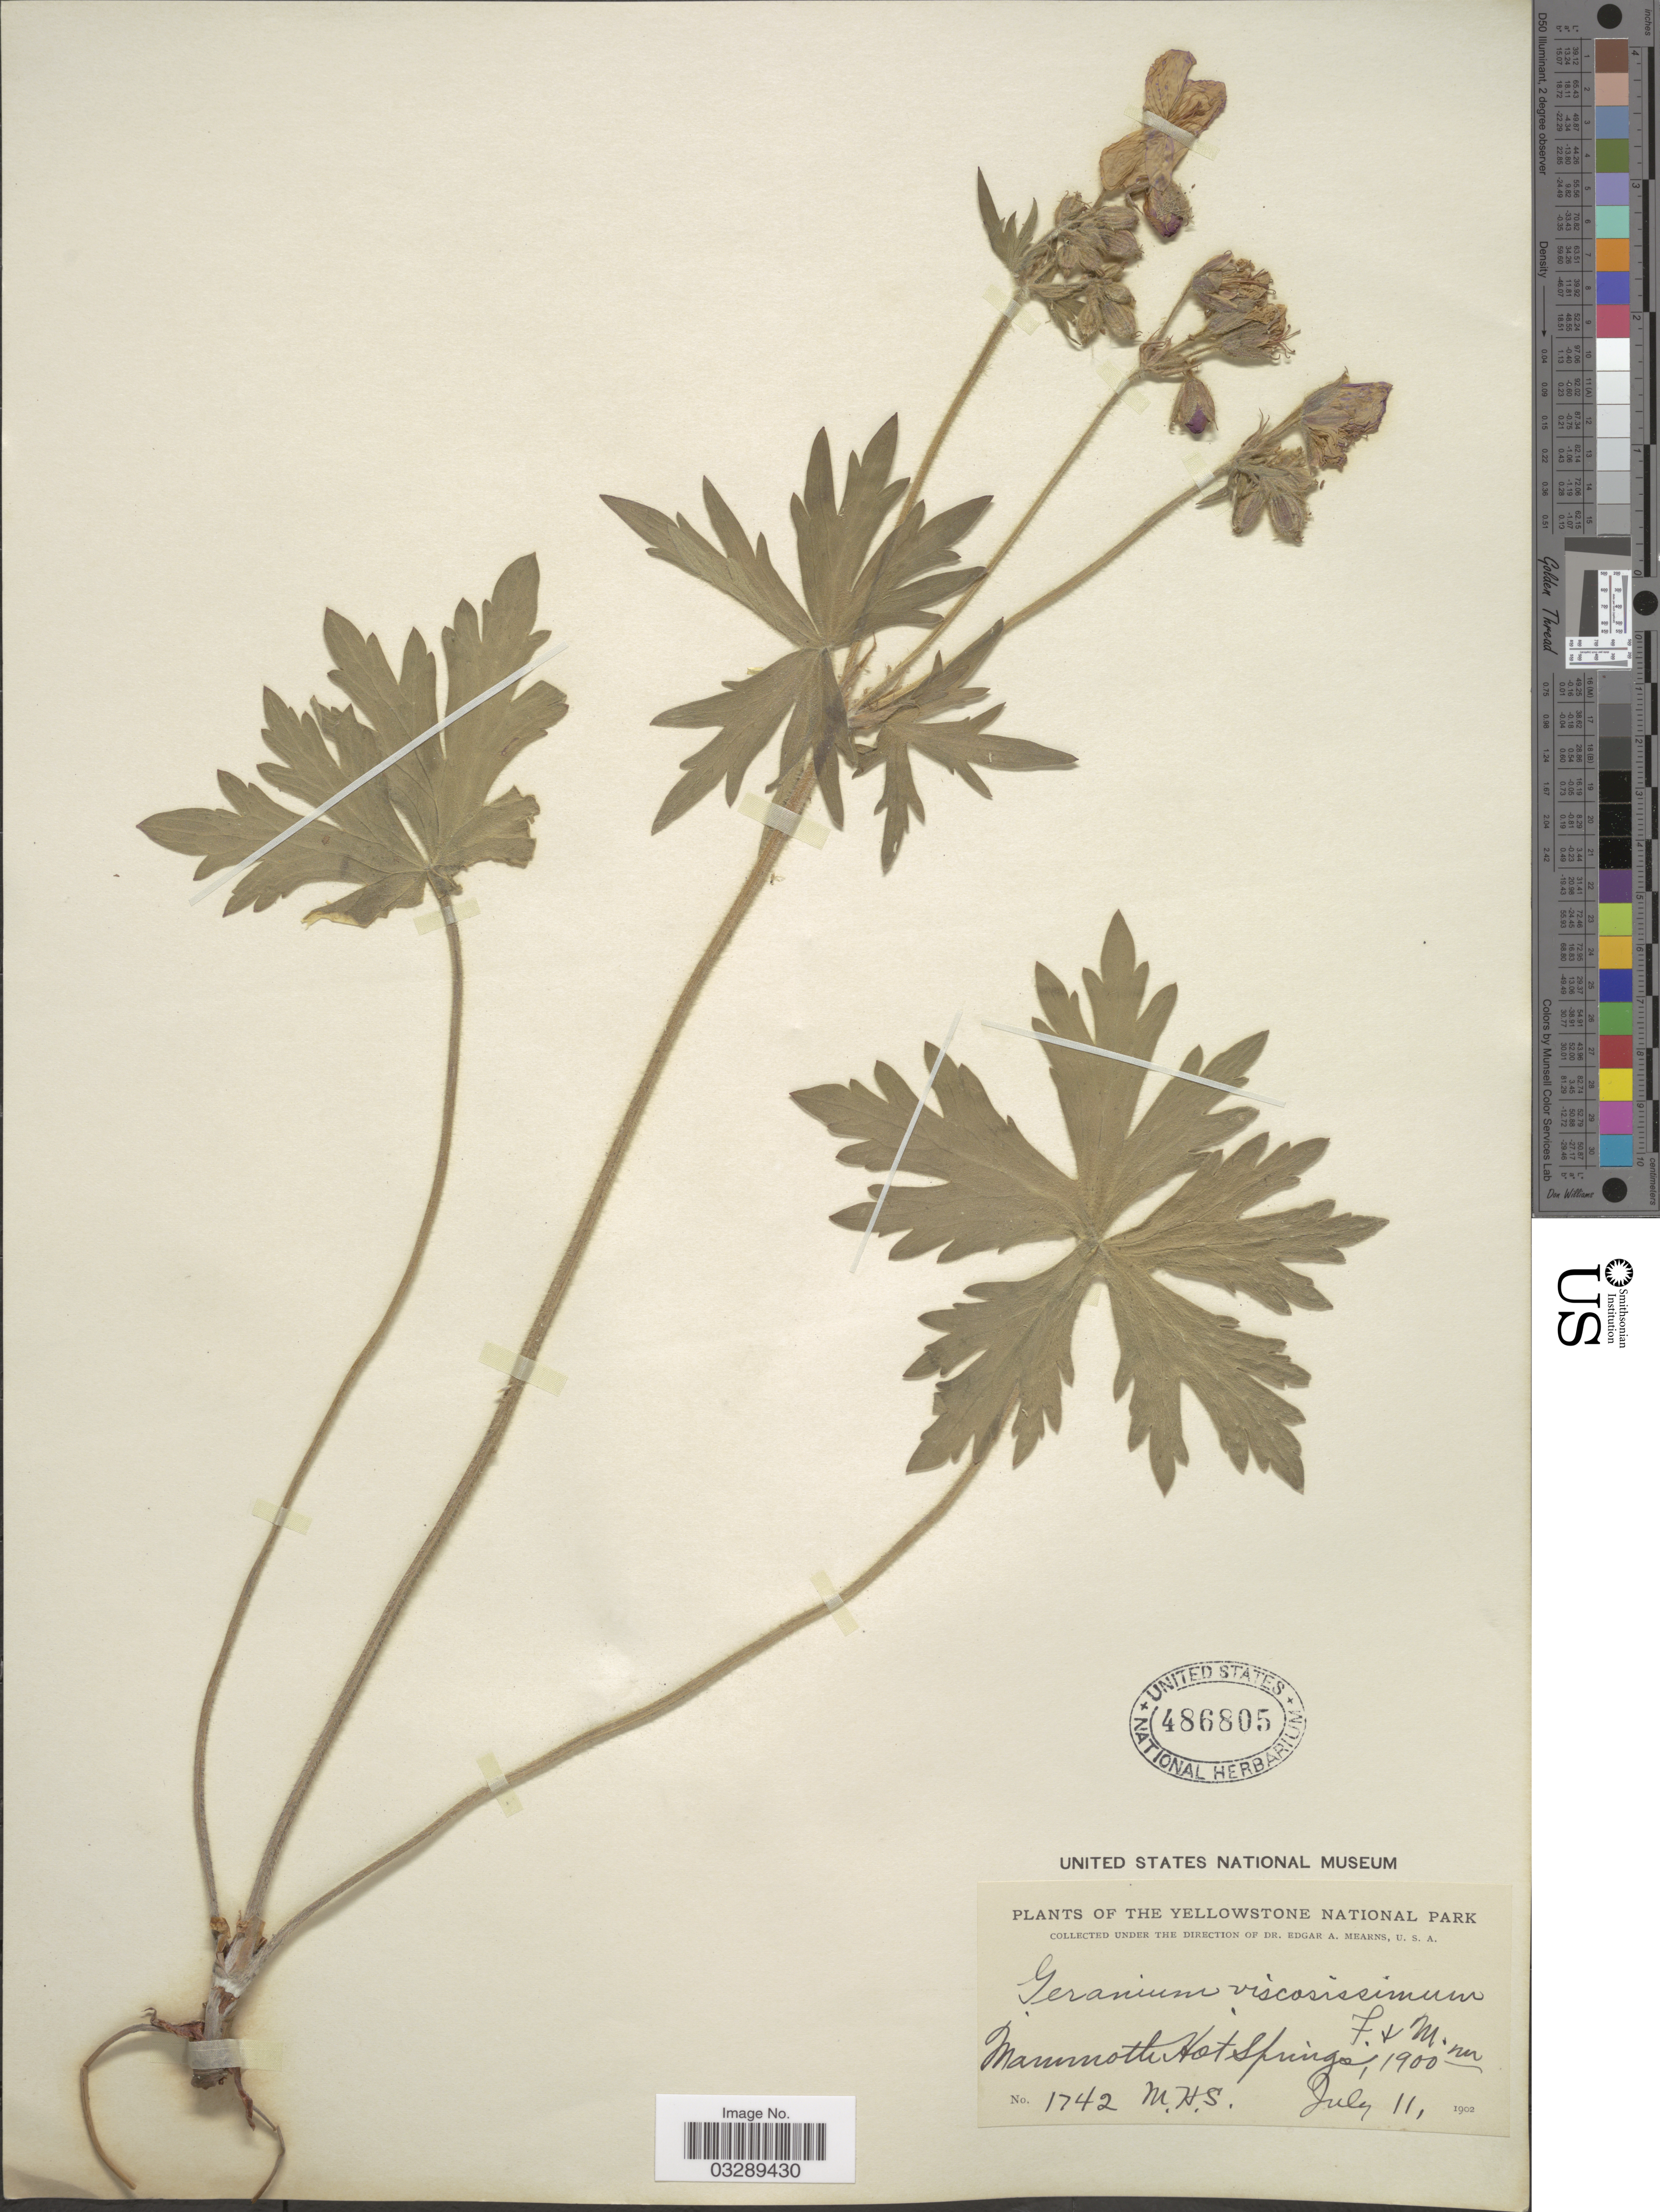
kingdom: Plantae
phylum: Tracheophyta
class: Magnoliopsida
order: Geraniales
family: Geraniaceae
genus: Geranium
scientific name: Geranium viscosissimum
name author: Fisch. & C.A. Mey.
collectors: M. H. S.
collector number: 1742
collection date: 1902-07-11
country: United States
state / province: Wyoming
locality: Yellowstone National Park. Mammoth Hot Springs.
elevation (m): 1900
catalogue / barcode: US 486805